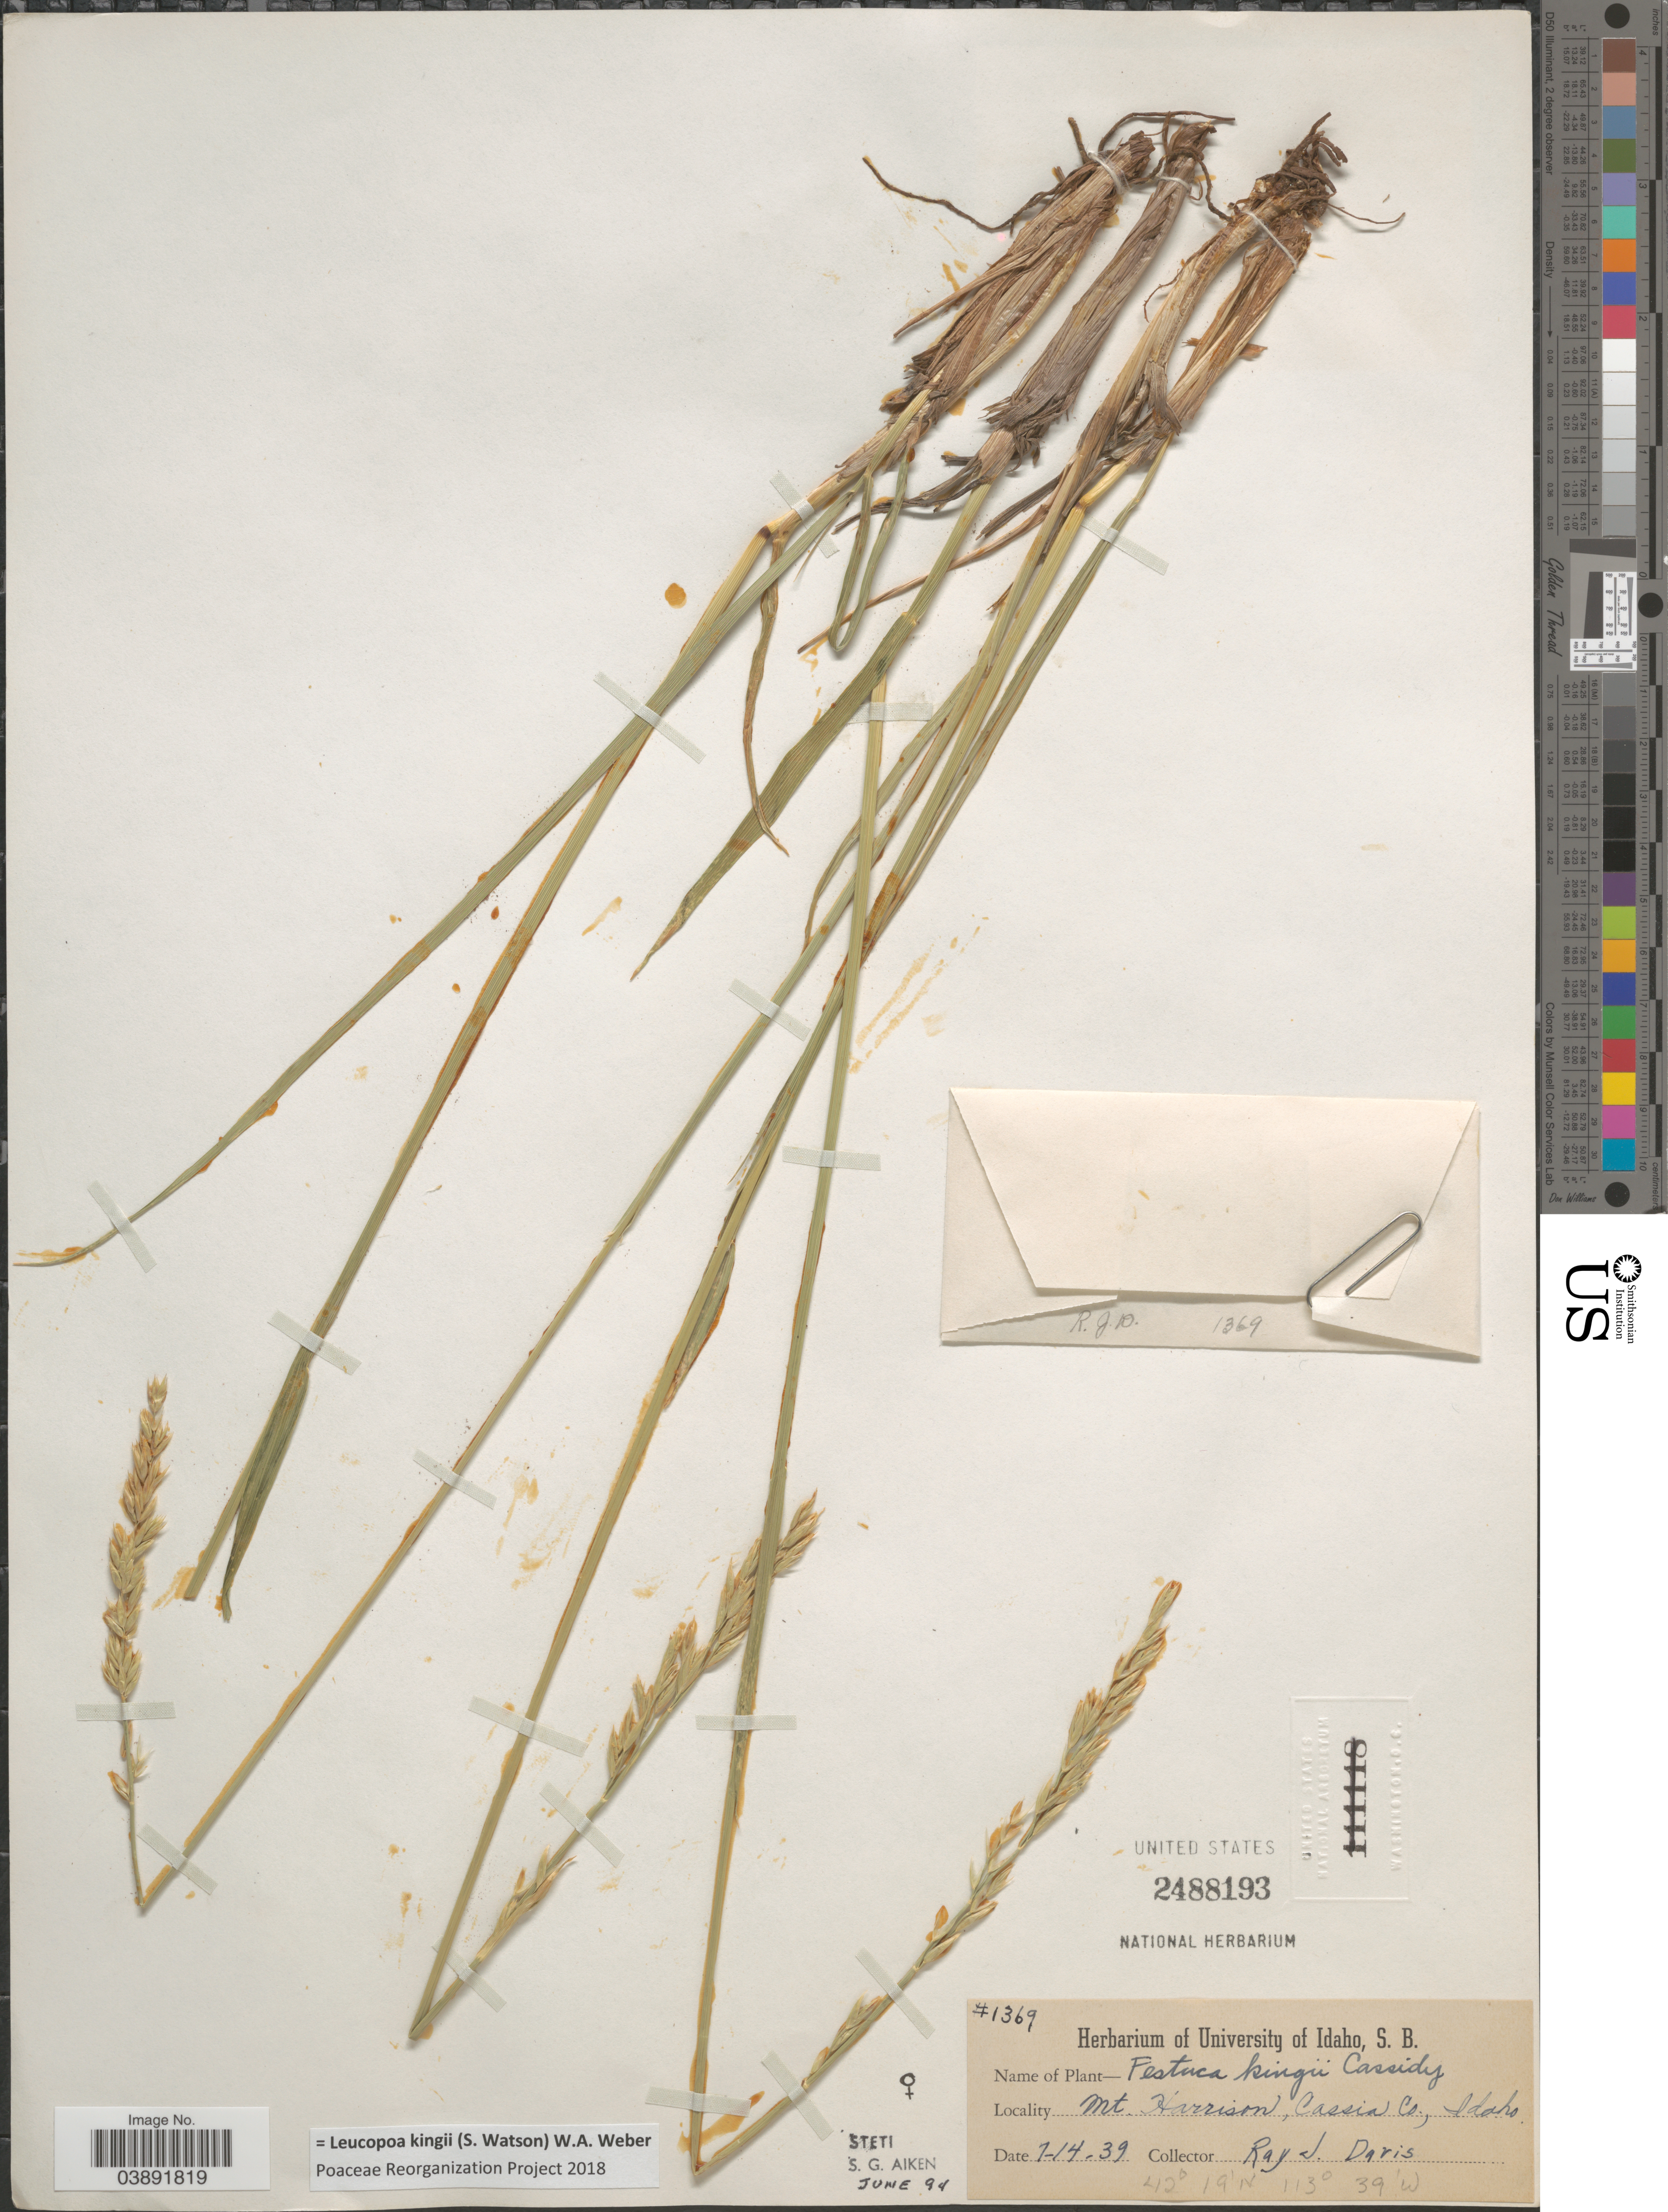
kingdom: Plantae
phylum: Tracheophyta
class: Liliopsida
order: Poales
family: Poaceae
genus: Hesperochloa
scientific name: Hesperochloa kingii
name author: (S. Watson) Rydb.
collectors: R. Davis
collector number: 1369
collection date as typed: Transcribed d/m/y: 14/7/39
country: United States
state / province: Idaho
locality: Mt. Harrison, Cassia Co.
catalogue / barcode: US 2488193